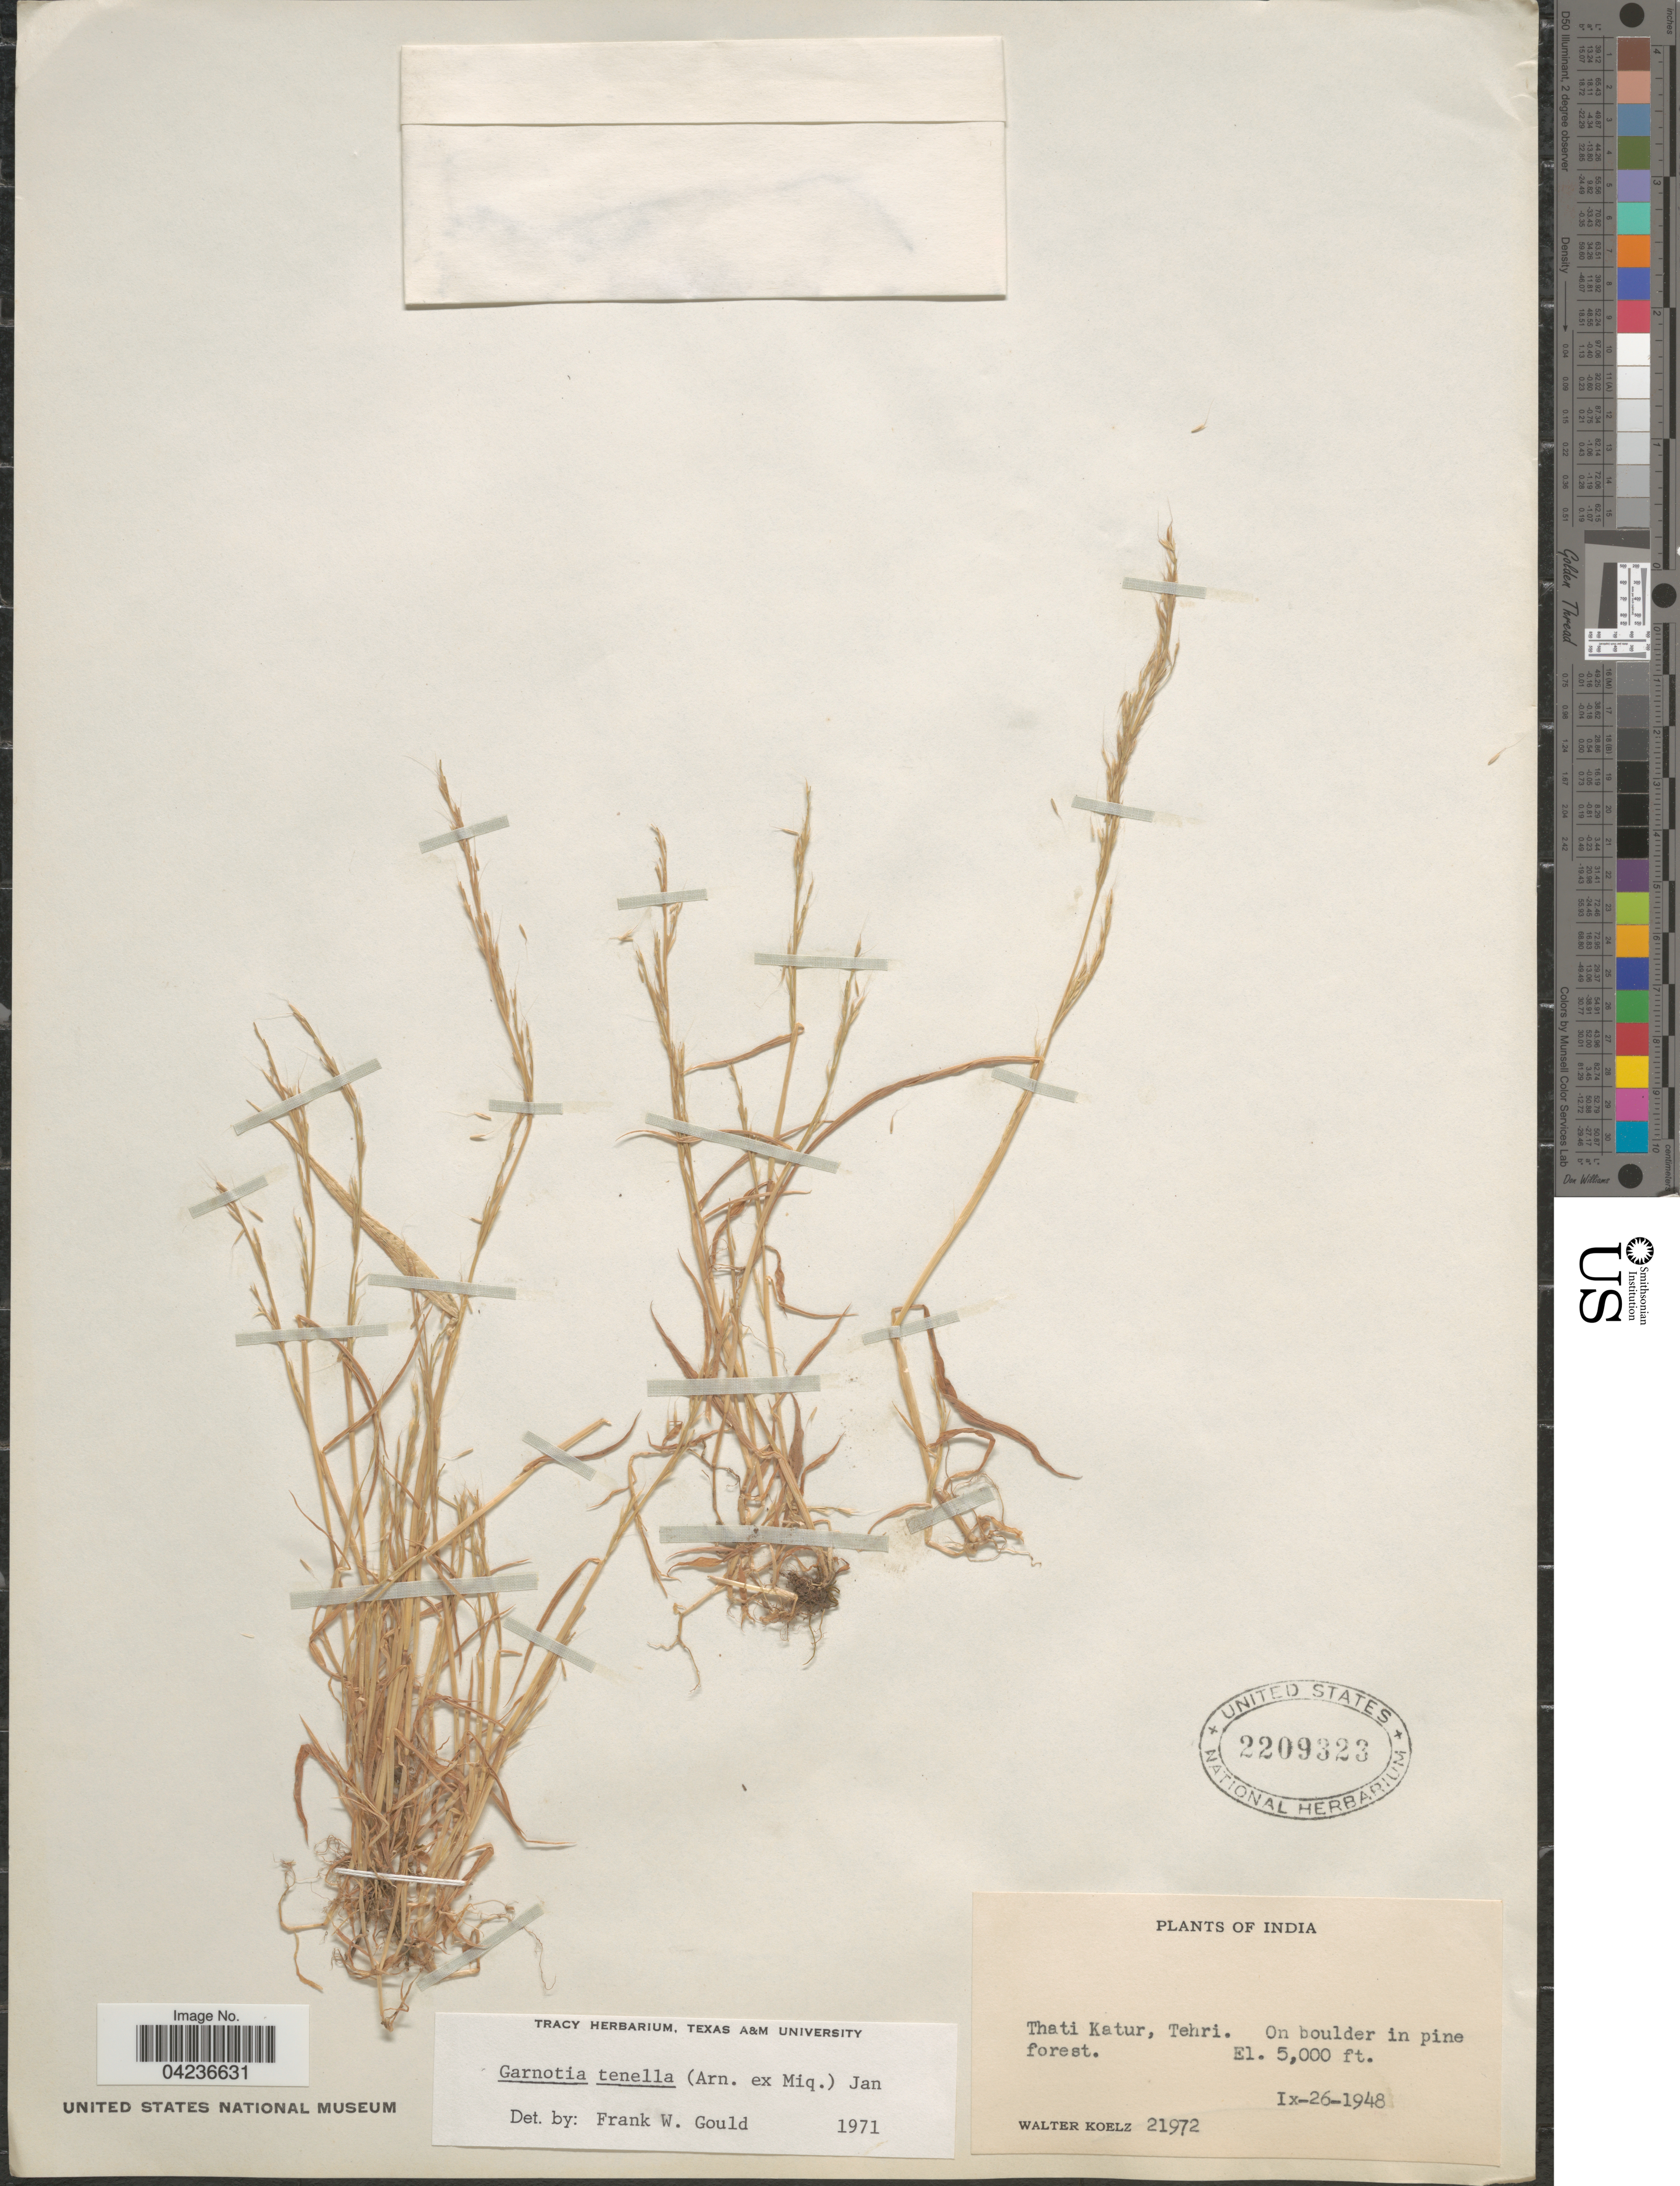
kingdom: Plantae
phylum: Tracheophyta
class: Liliopsida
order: Poales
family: Poaceae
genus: Garnotia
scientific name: Garnotia tenella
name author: (Arn. ex Miq.) Miq.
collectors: W. N. Koelz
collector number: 21972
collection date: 1948-09-26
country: India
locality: Thati Katur, Tehri.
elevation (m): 1524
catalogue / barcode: US 2209323